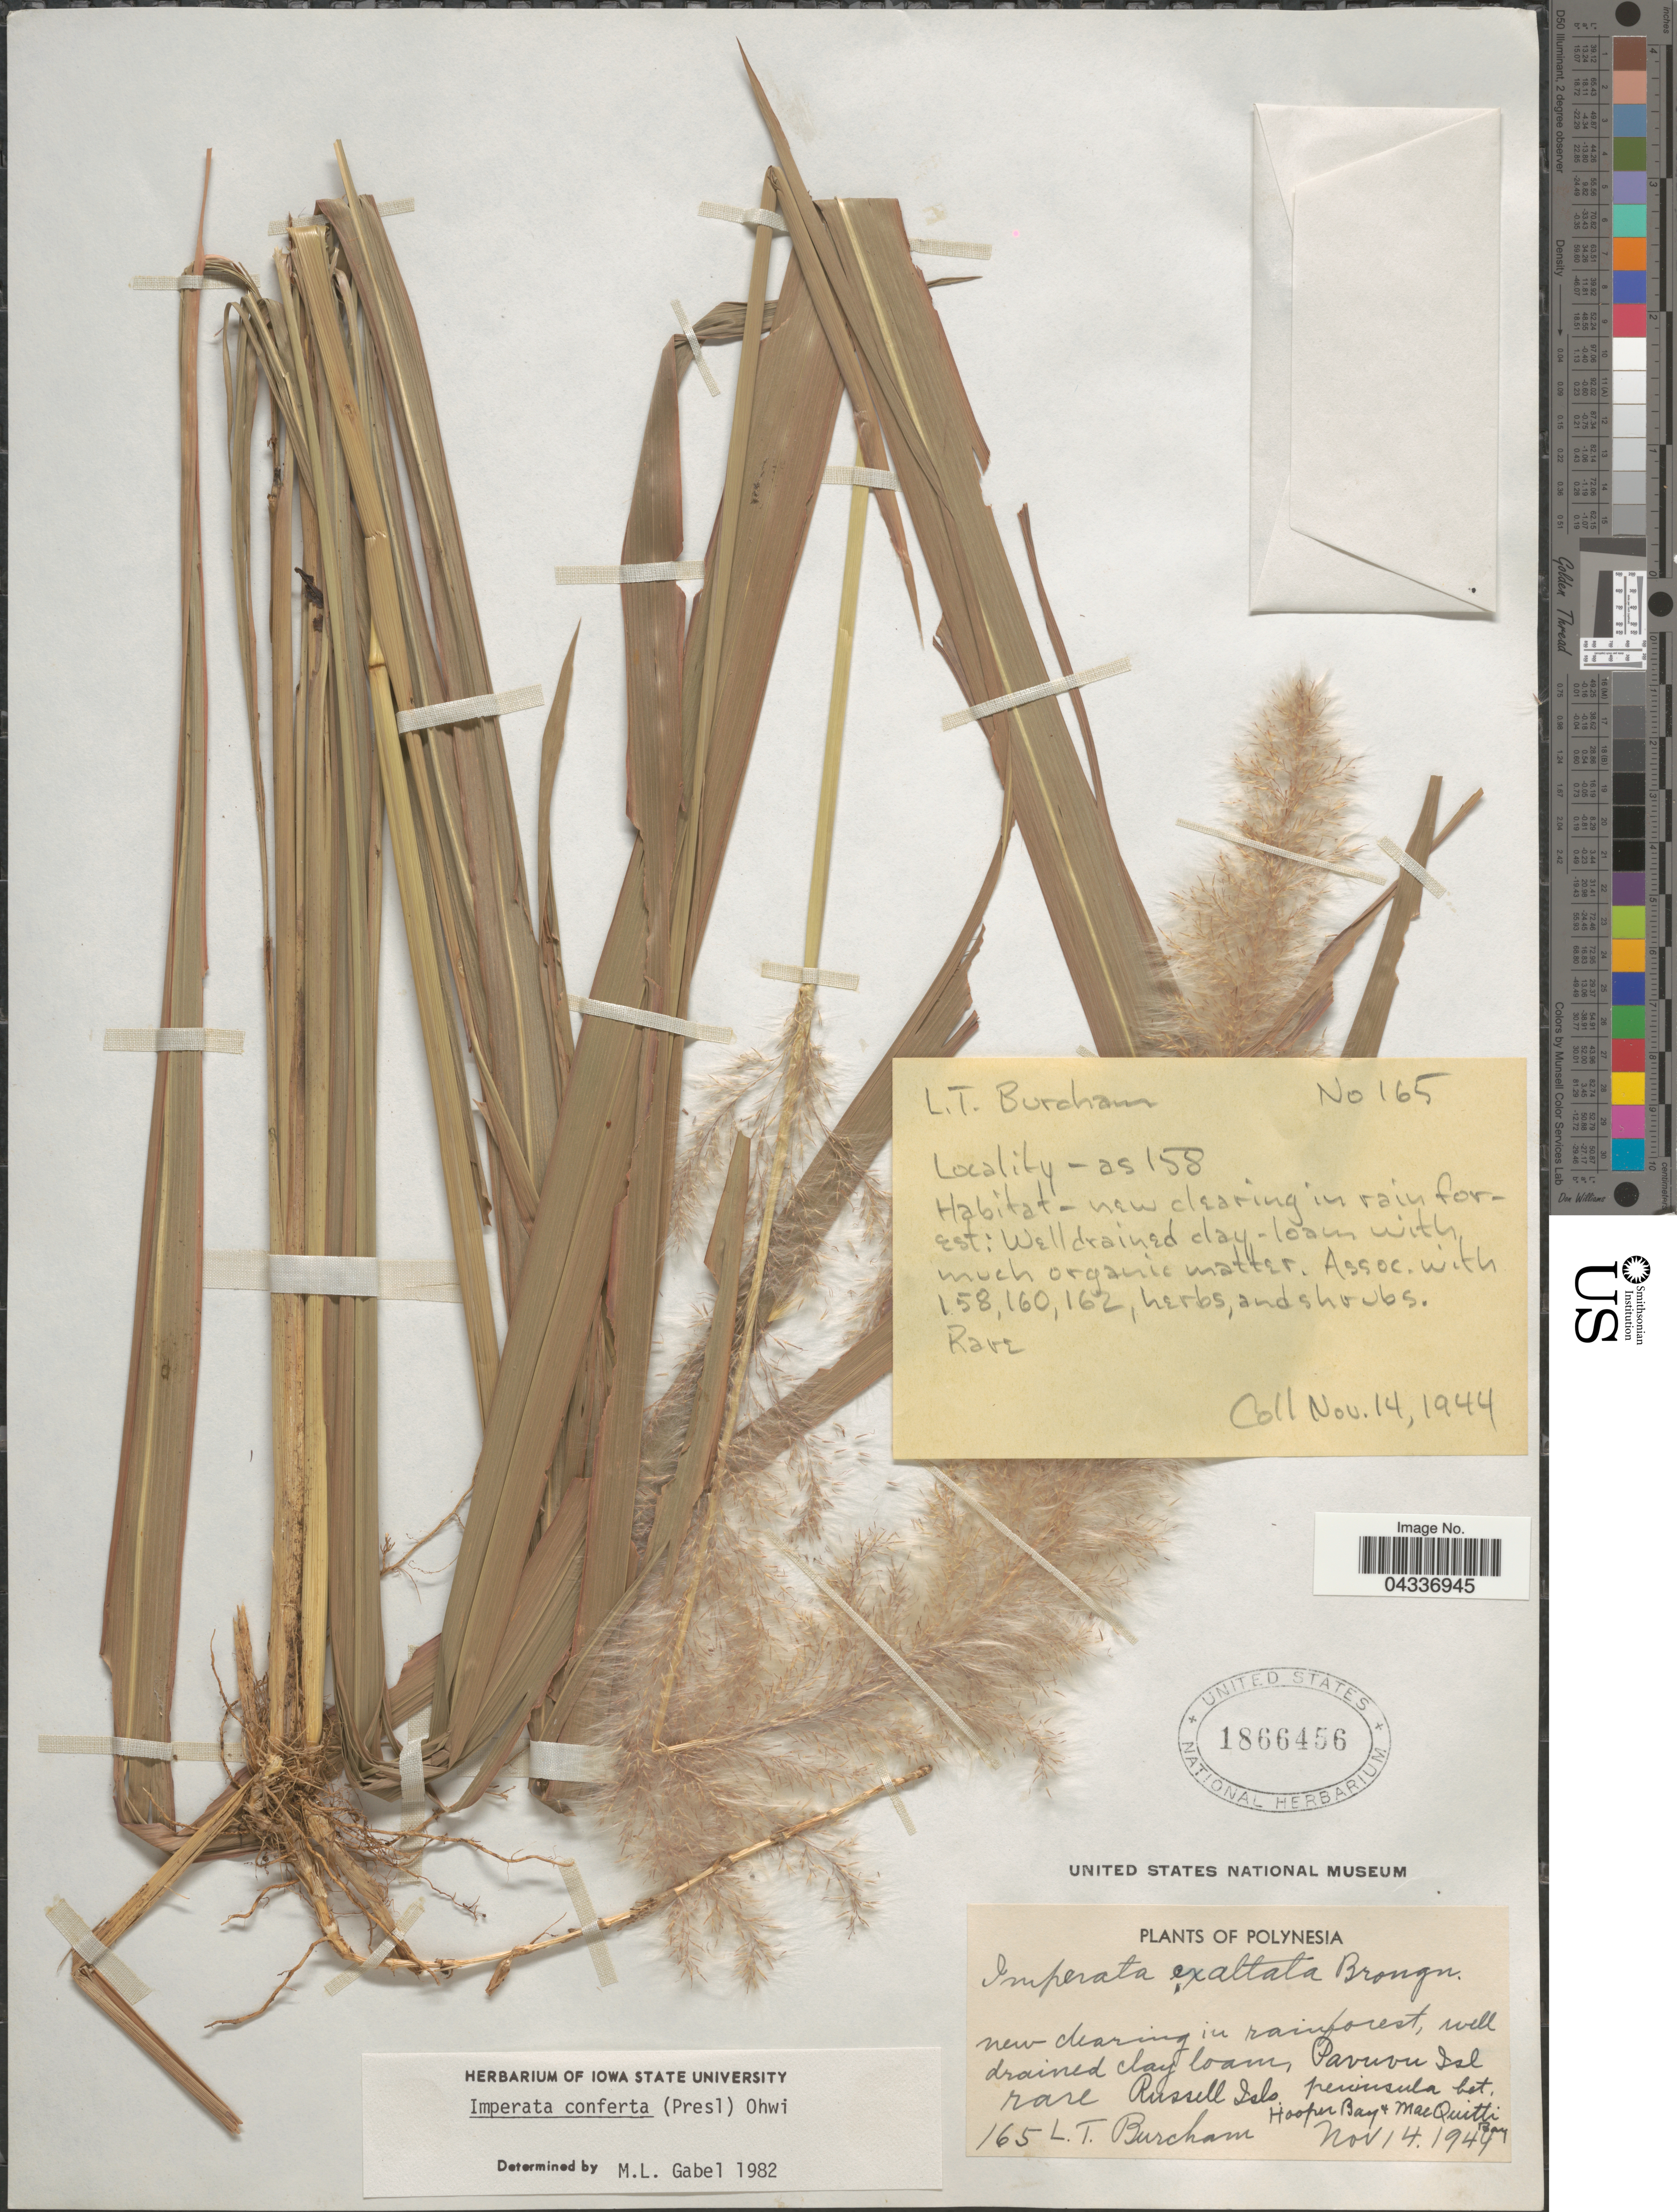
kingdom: Plantae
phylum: Tracheophyta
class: Liliopsida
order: Poales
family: Poaceae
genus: Imperata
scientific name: Imperata conferta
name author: (J. Presl) Ohwi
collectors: L. Burcham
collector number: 165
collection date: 1944-11-14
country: Solomon Islands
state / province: Solomon Islands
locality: Polynesia. New clearing in rainforest, well drained clay loam, Pavuvu Isl. rare. Russell Isls. Peninsula bot. Hooper Bay + MacQuitti Bay.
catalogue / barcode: US 1866456